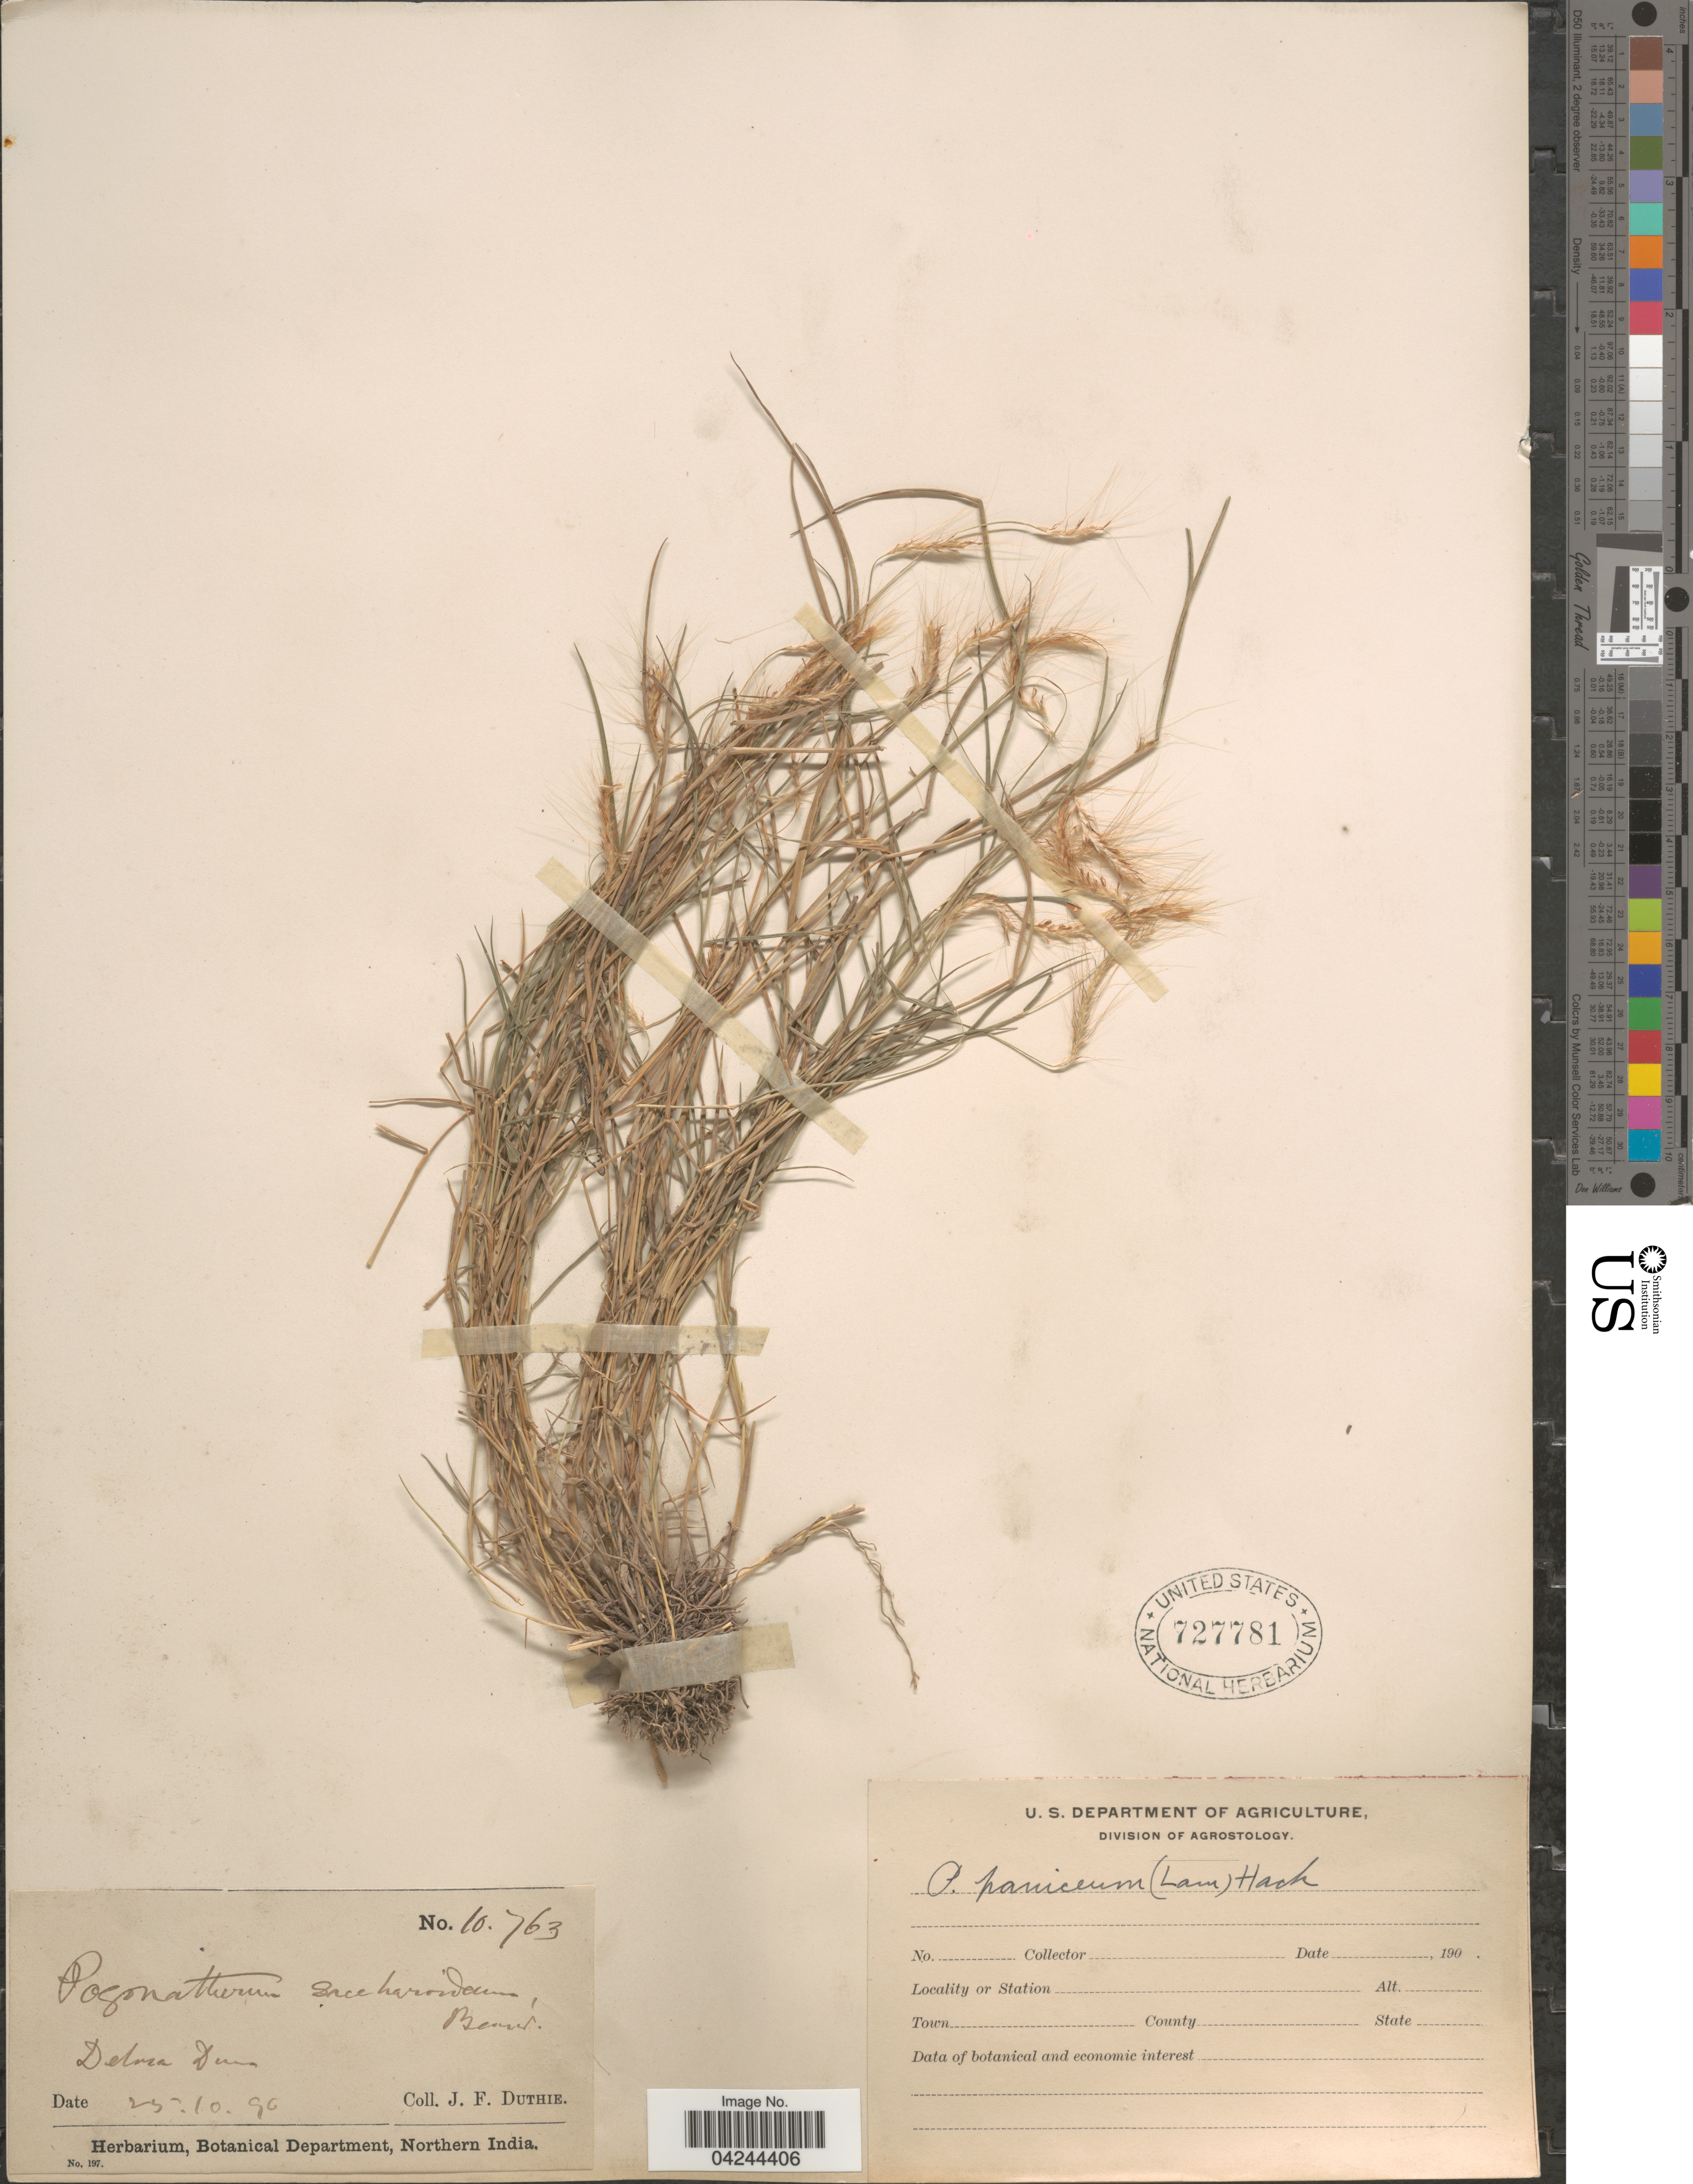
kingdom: Plantae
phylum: Tracheophyta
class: Liliopsida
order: Poales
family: Poaceae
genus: Pogonatherum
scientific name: Pogonatherum crinitum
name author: (Thunb.) Kunth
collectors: J. F. Duthie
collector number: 10763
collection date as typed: Transcribed d/m/y: 25/10/90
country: India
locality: Dehra Dun. Northern India.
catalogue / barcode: US 727781